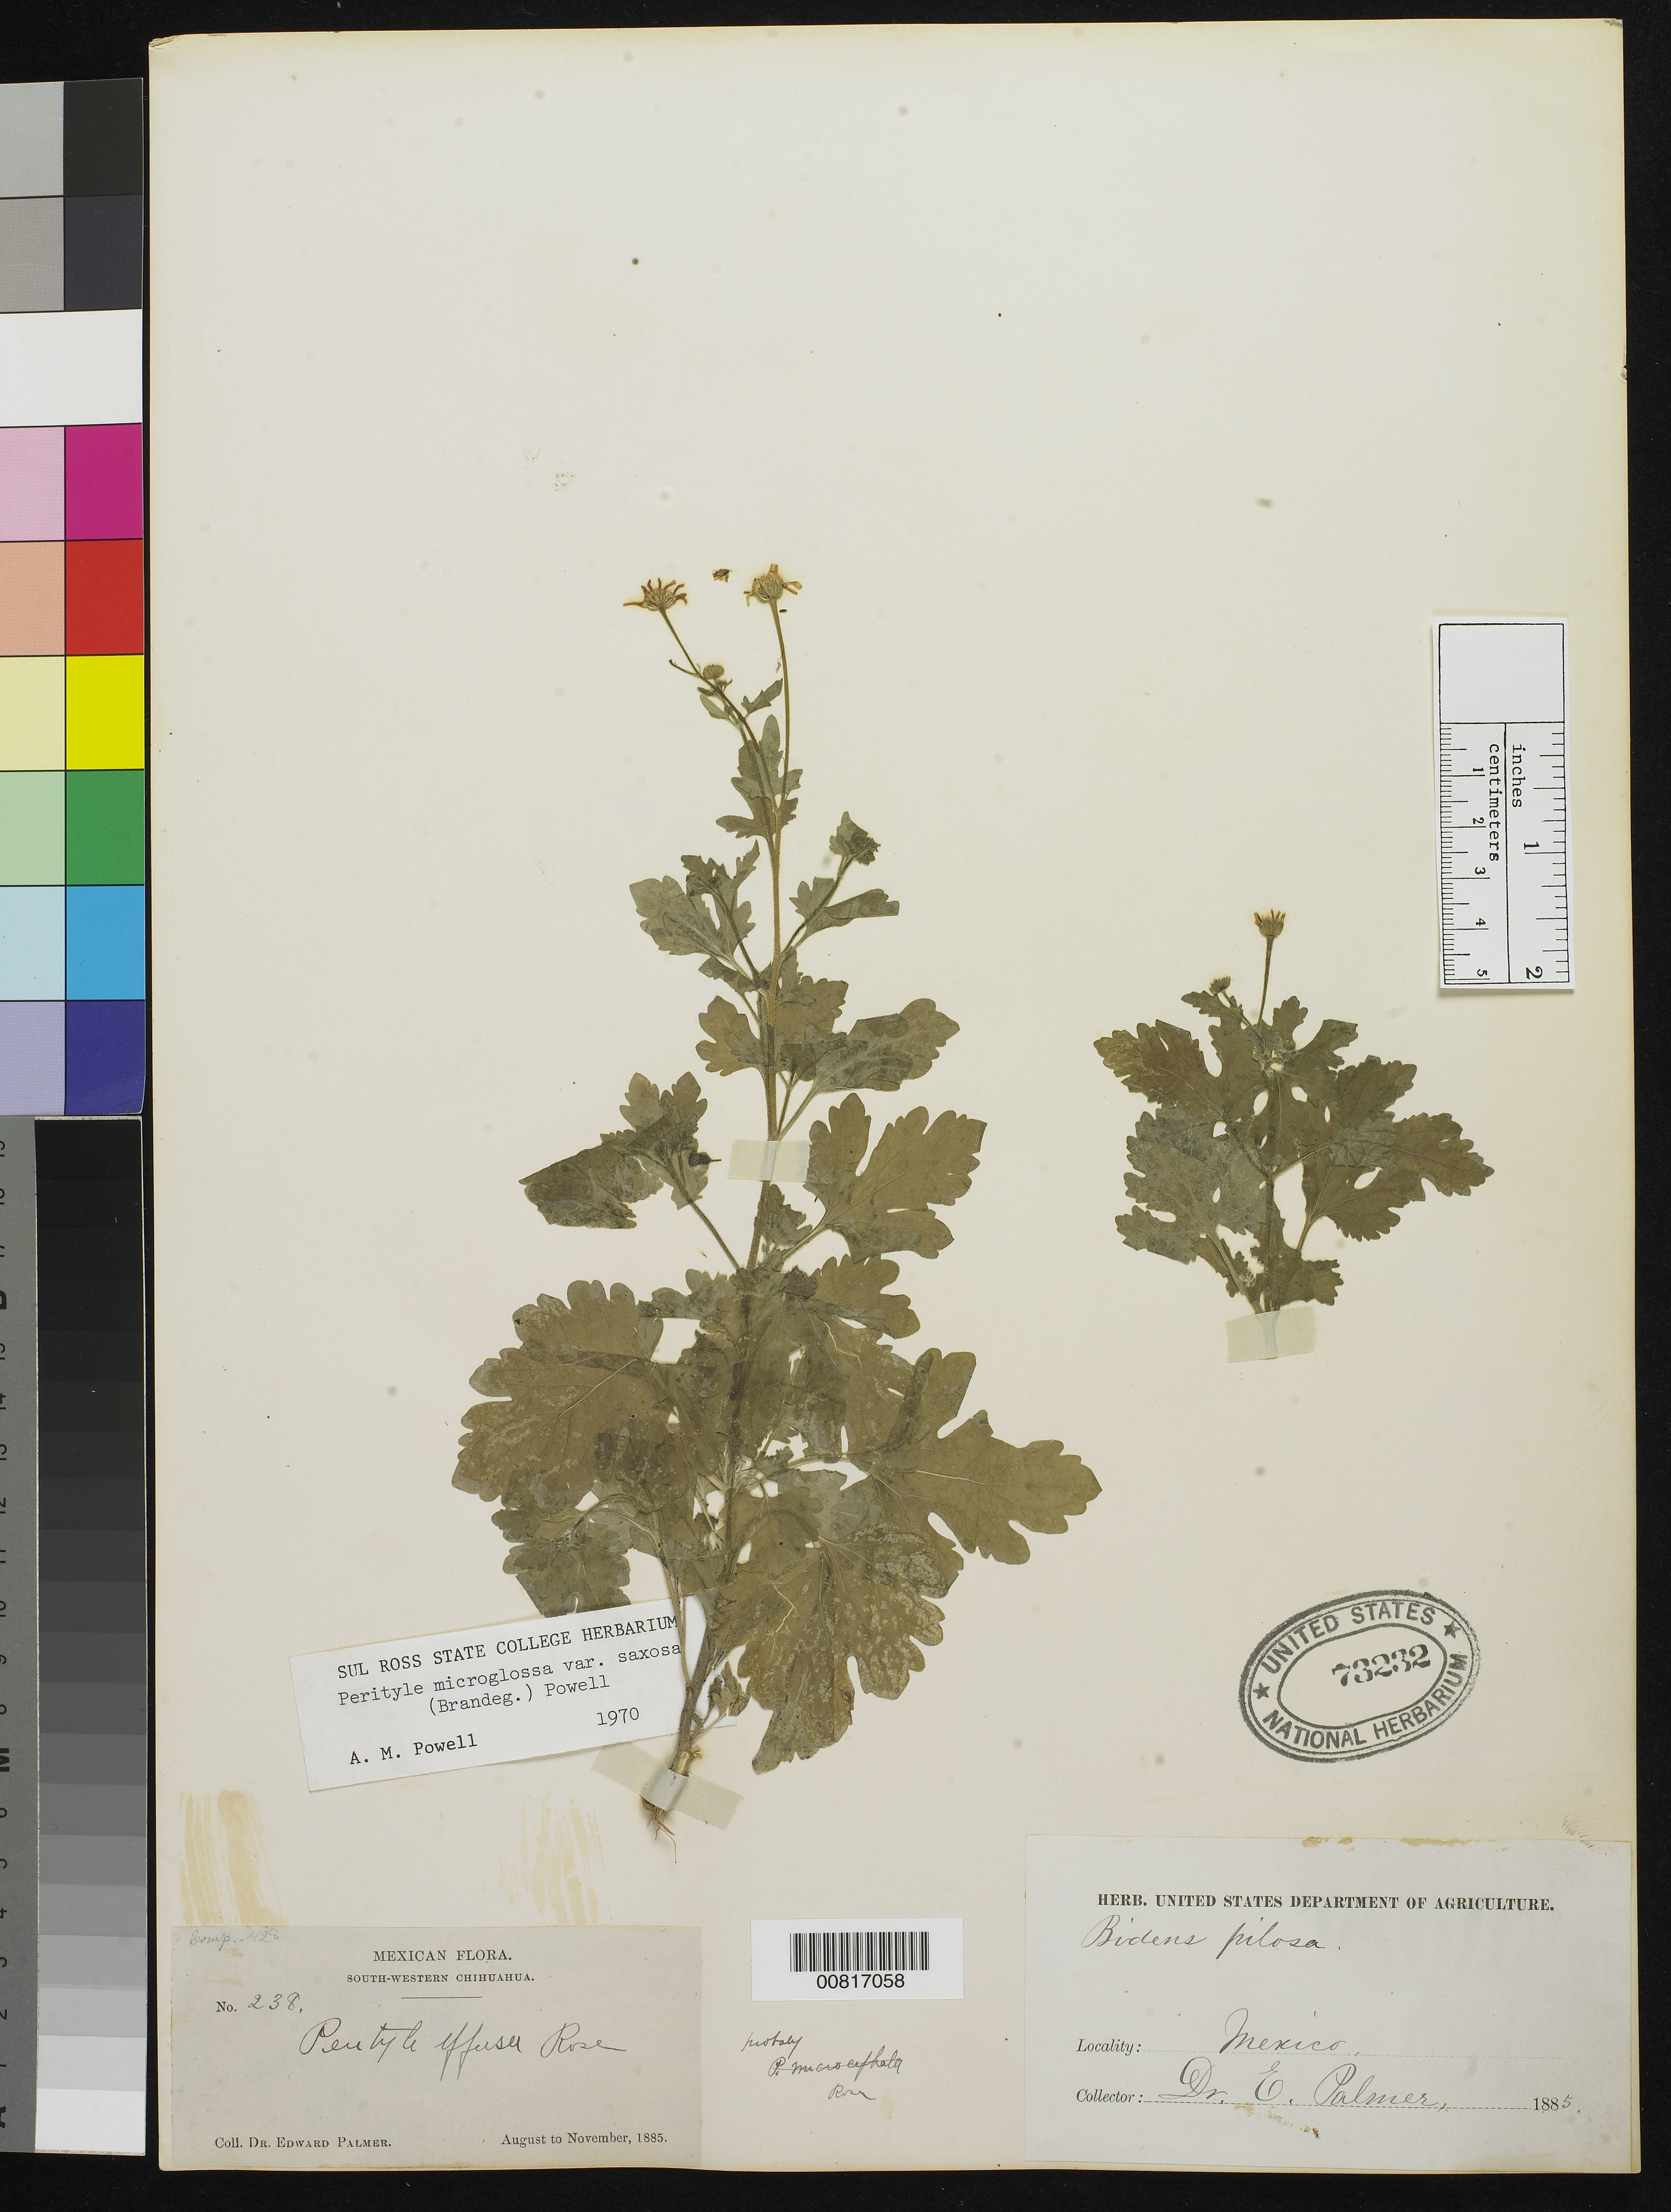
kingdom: Plantae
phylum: Tracheophyta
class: Magnoliopsida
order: Asterales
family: Asteraceae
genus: Perityle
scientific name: Perityle microglossa var. saxosa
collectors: E. Palmer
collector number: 238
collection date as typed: Aug 1885 to -- Nov 1885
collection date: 1885-08/1885-11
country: Mexico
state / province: Chihuahua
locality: South-Western Chihuahua.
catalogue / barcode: US 73232